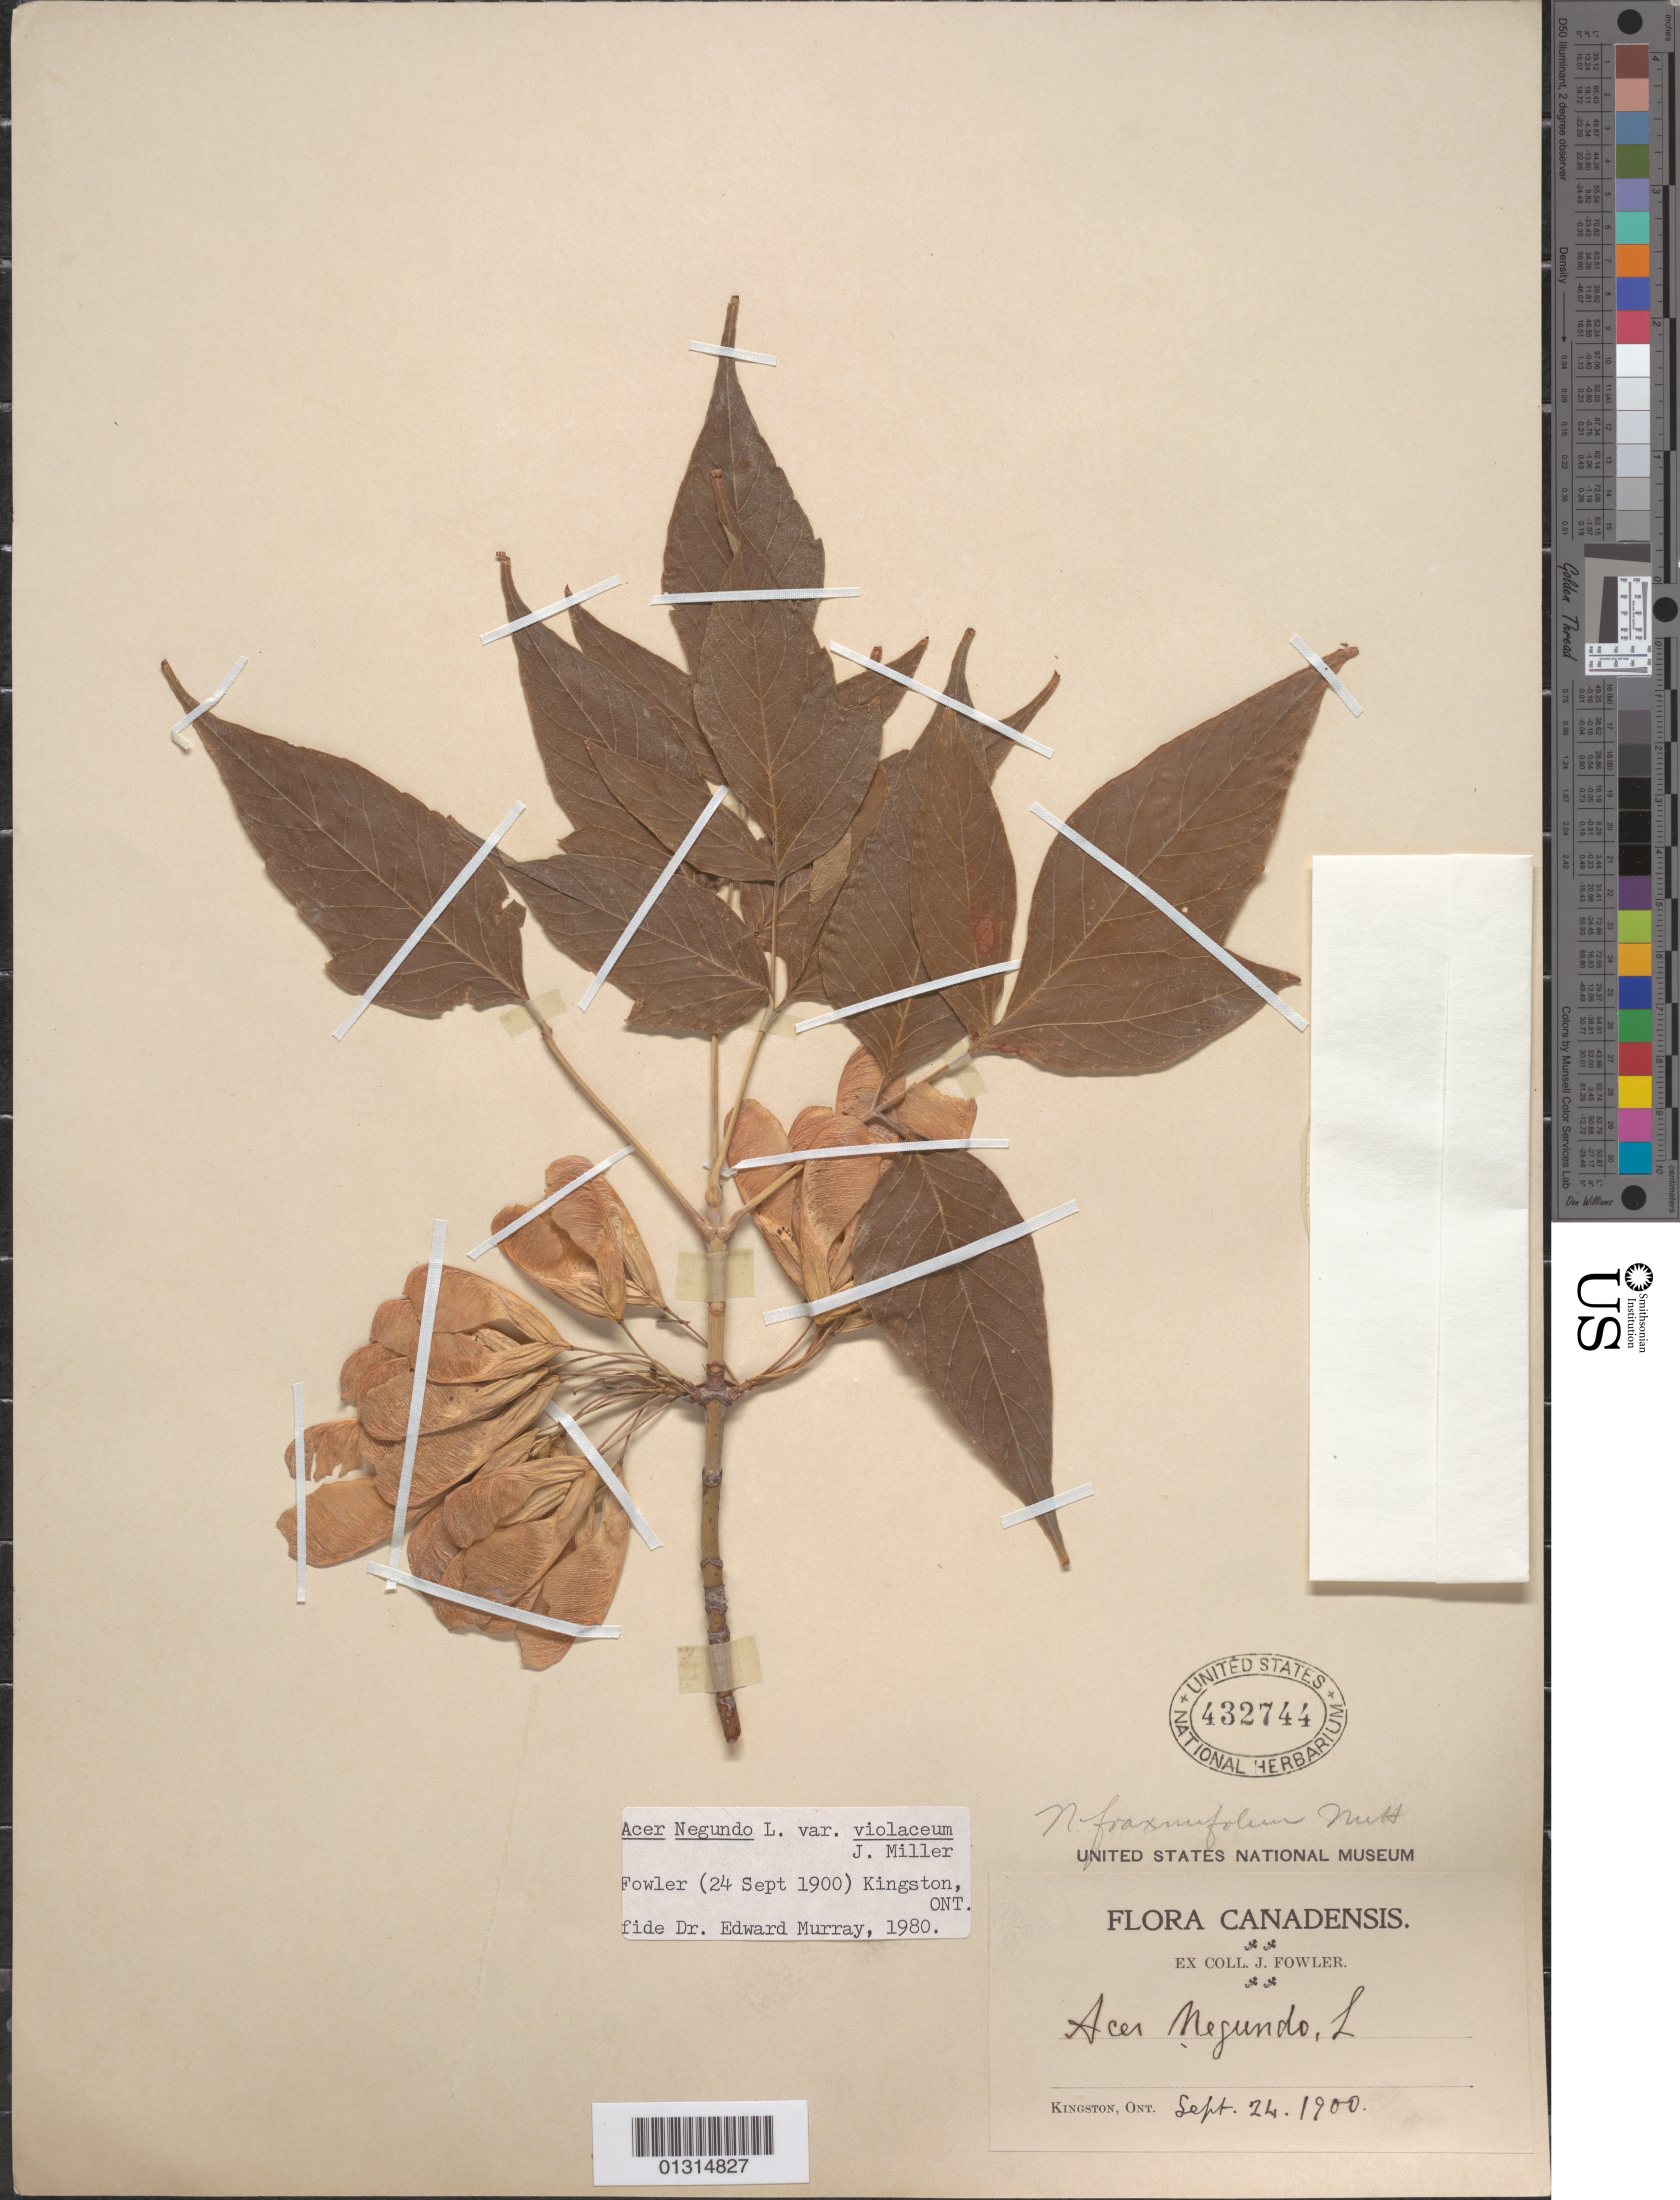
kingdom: Plantae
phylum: Tracheophyta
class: Magnoliopsida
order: Sapindales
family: Sapindaceae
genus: Acer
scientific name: Acer negundo var. violaceum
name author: (Booth ex Loudon) H. Jaeger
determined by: Murray, Edward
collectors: J. P. Fowler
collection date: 1900-09-24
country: Canada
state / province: Ontario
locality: Kingston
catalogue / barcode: US 432744